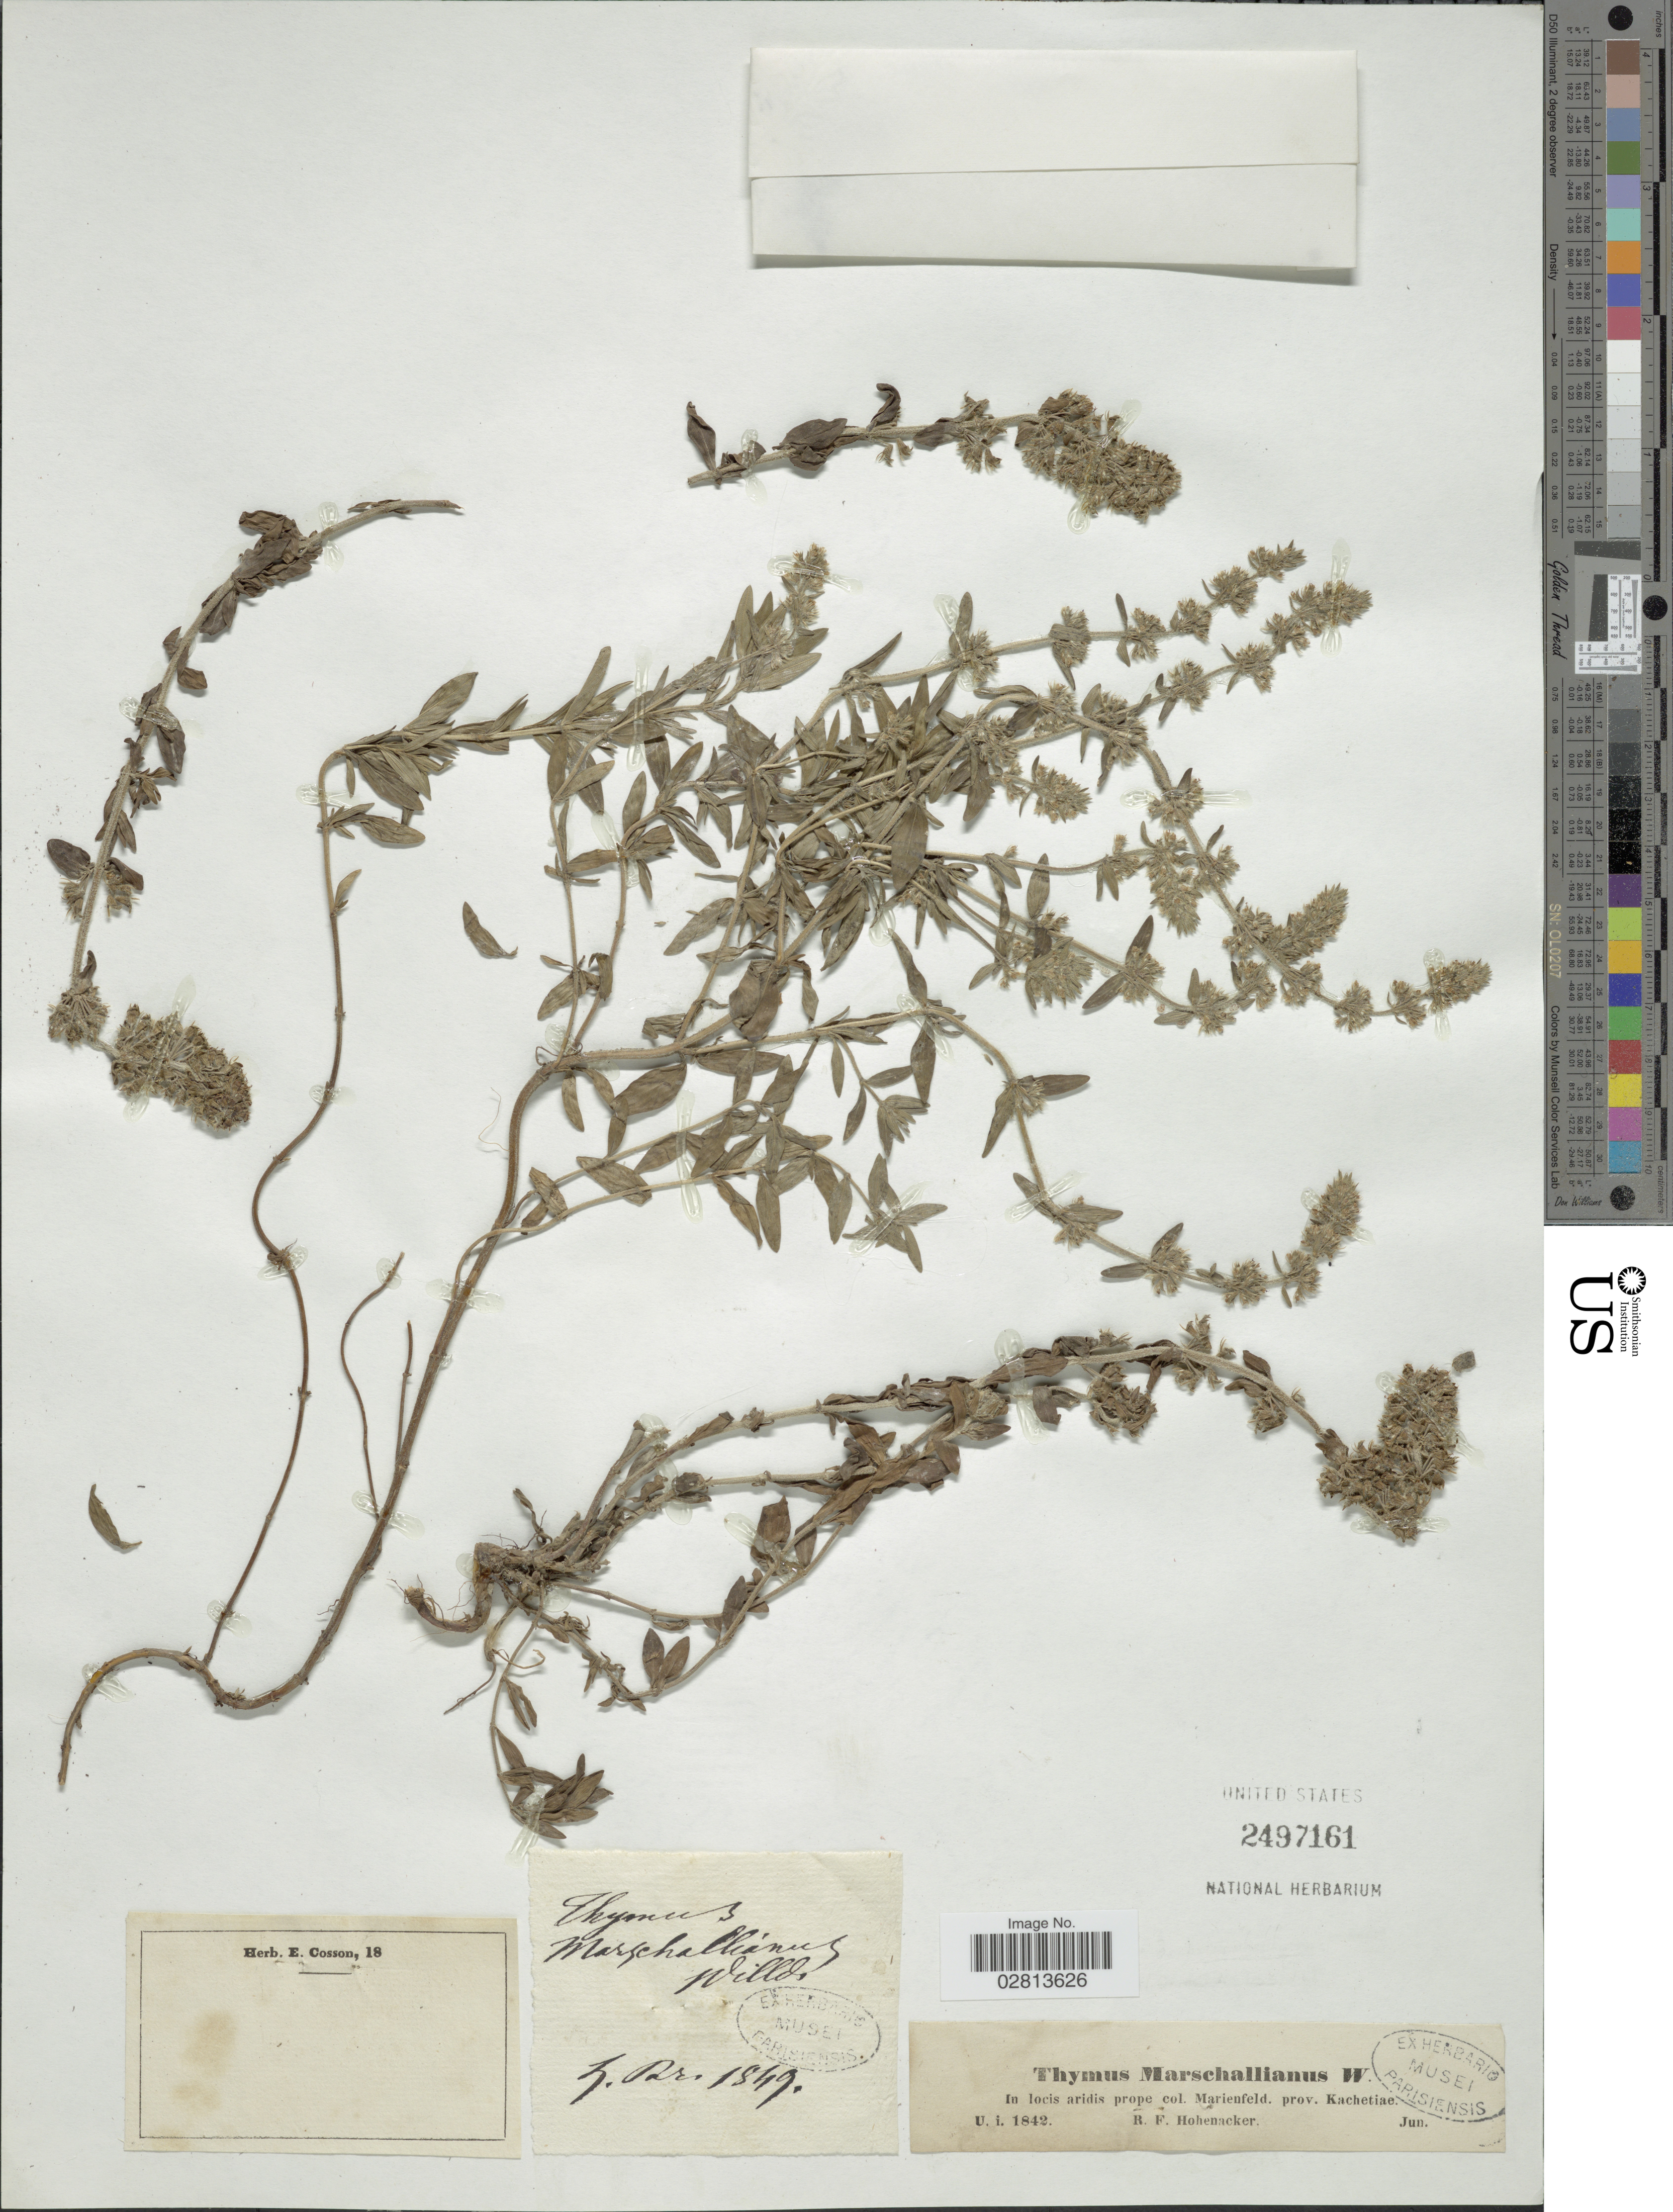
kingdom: Plantae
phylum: Tracheophyta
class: Magnoliopsida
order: Lamiales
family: Lamiaceae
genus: Thymus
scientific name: Thymus marschallianus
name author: Willd.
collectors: R. F. Hohenacker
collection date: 1842-06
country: Georgia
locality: In locis aridis prope col. Marienfeld. prov. Kachetiae.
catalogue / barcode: US 2497161